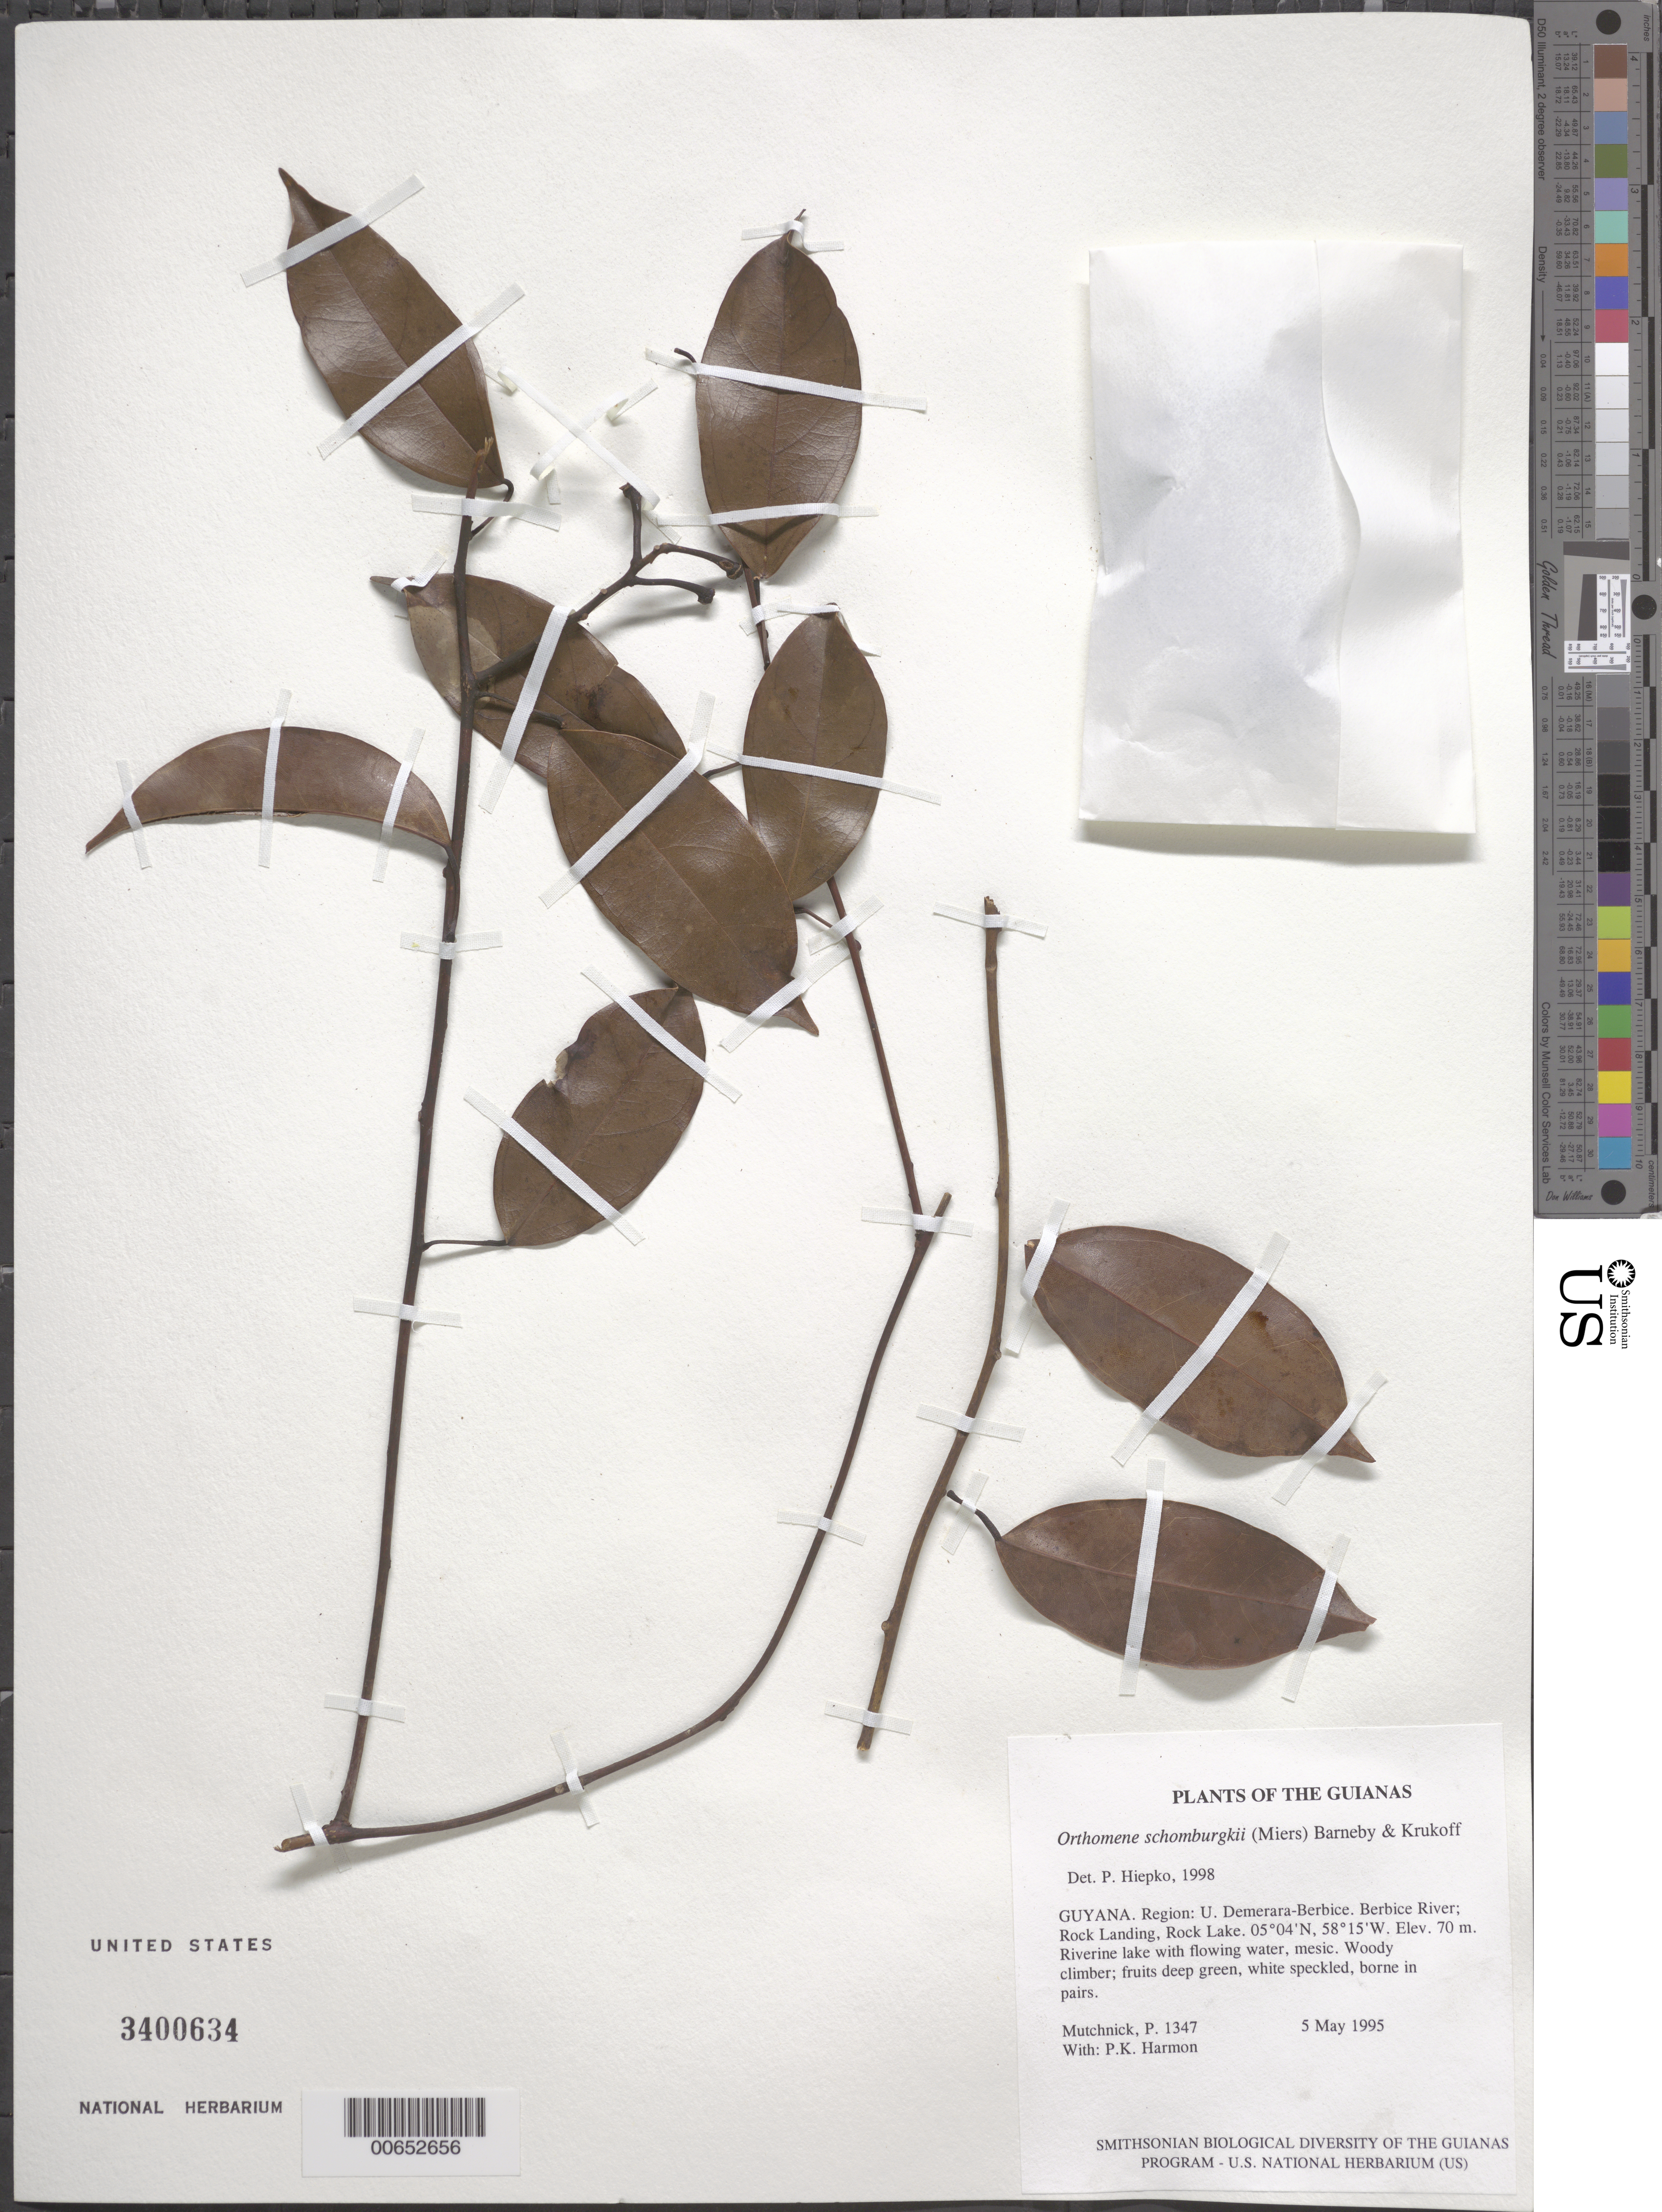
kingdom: Plantae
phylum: Tracheophyta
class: Magnoliopsida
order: Ranunculales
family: Menispermaceae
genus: Anomospermum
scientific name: Anomospermum schomburgkii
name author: Miers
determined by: Strong, Mark T., (BOT), Smithsonian Institution - National Museum of Natural History (UNITED STATES)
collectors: P. Mutchnick & P. Harmon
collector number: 1347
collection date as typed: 5 May 1995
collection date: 1995-05-05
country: Guyana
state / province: U. Demerara-Berbice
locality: Berbice River; Rock Landing, Rock Lake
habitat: Riverine lake with flowing water, mesic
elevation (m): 70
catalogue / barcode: US 3400634